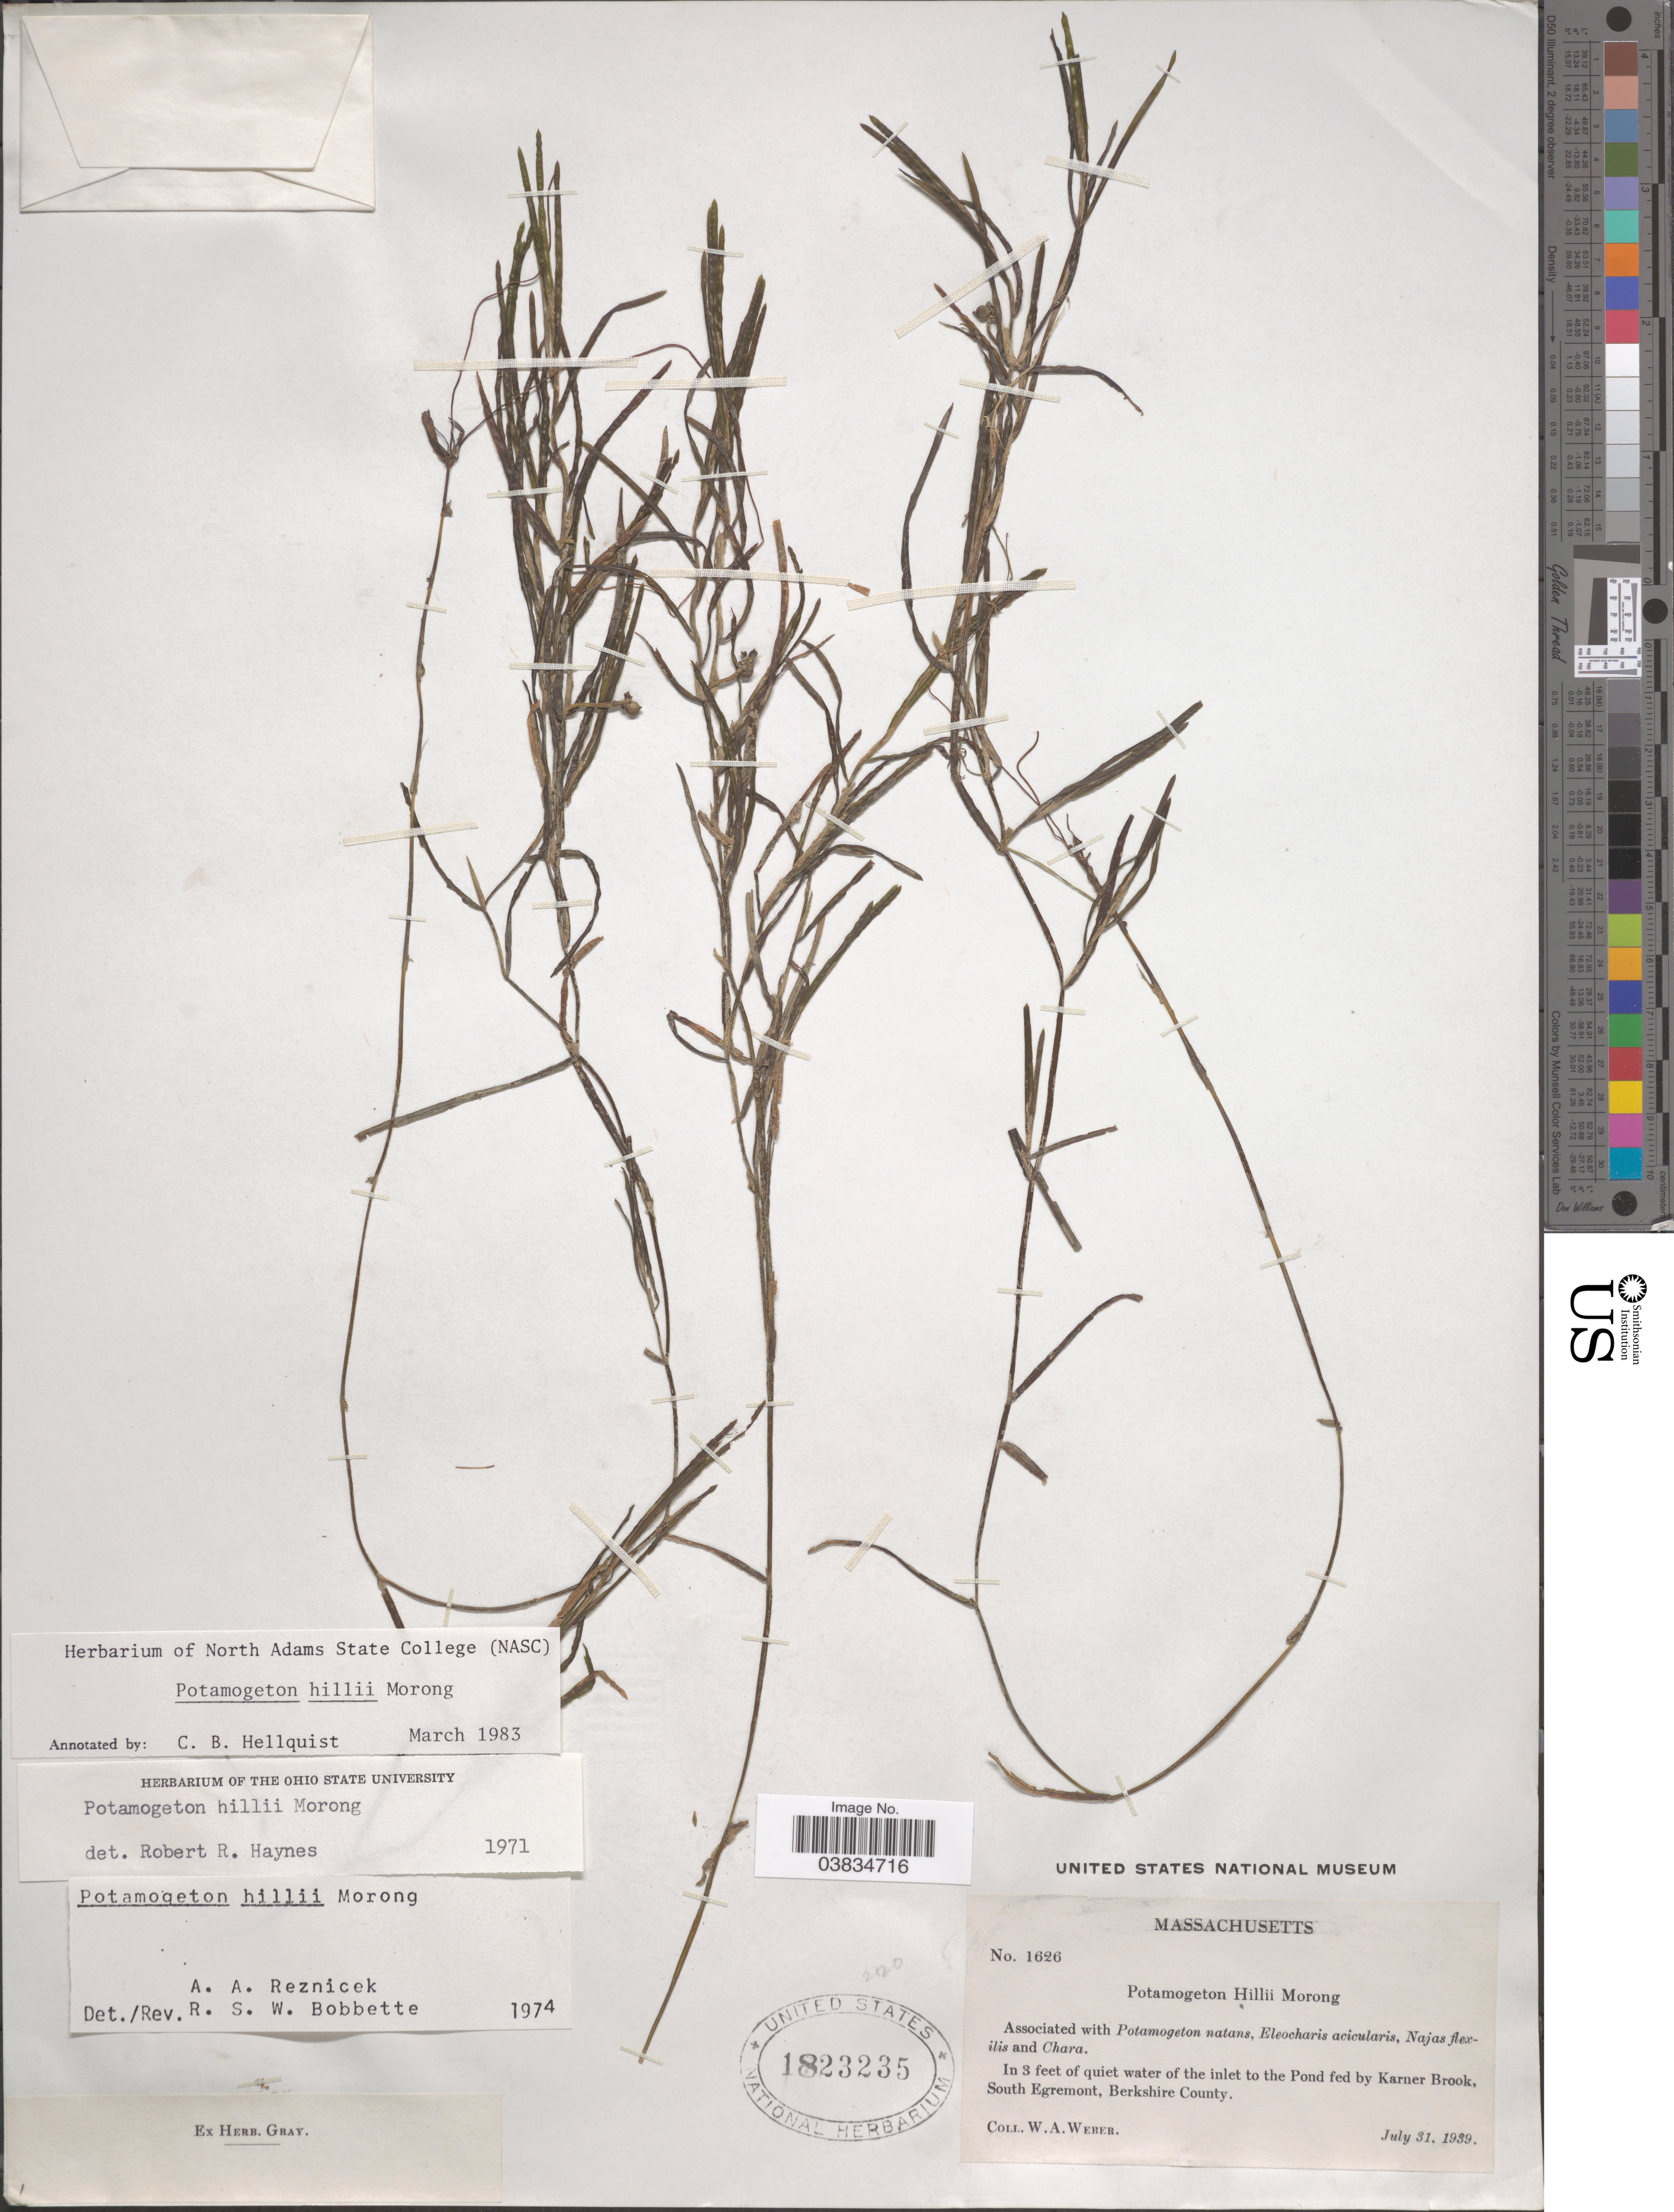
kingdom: Plantae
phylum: Tracheophyta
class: Liliopsida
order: Alismatales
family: Potamogetonaceae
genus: Potamogeton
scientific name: Potamogeton hillii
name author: Morong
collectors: W. A. Weber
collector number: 1626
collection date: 1939-07-31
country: United States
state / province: Massachusetts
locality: The inlet to the Pond fed by Karner Brook, South Egremont, Berkshire County.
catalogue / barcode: US 1823235